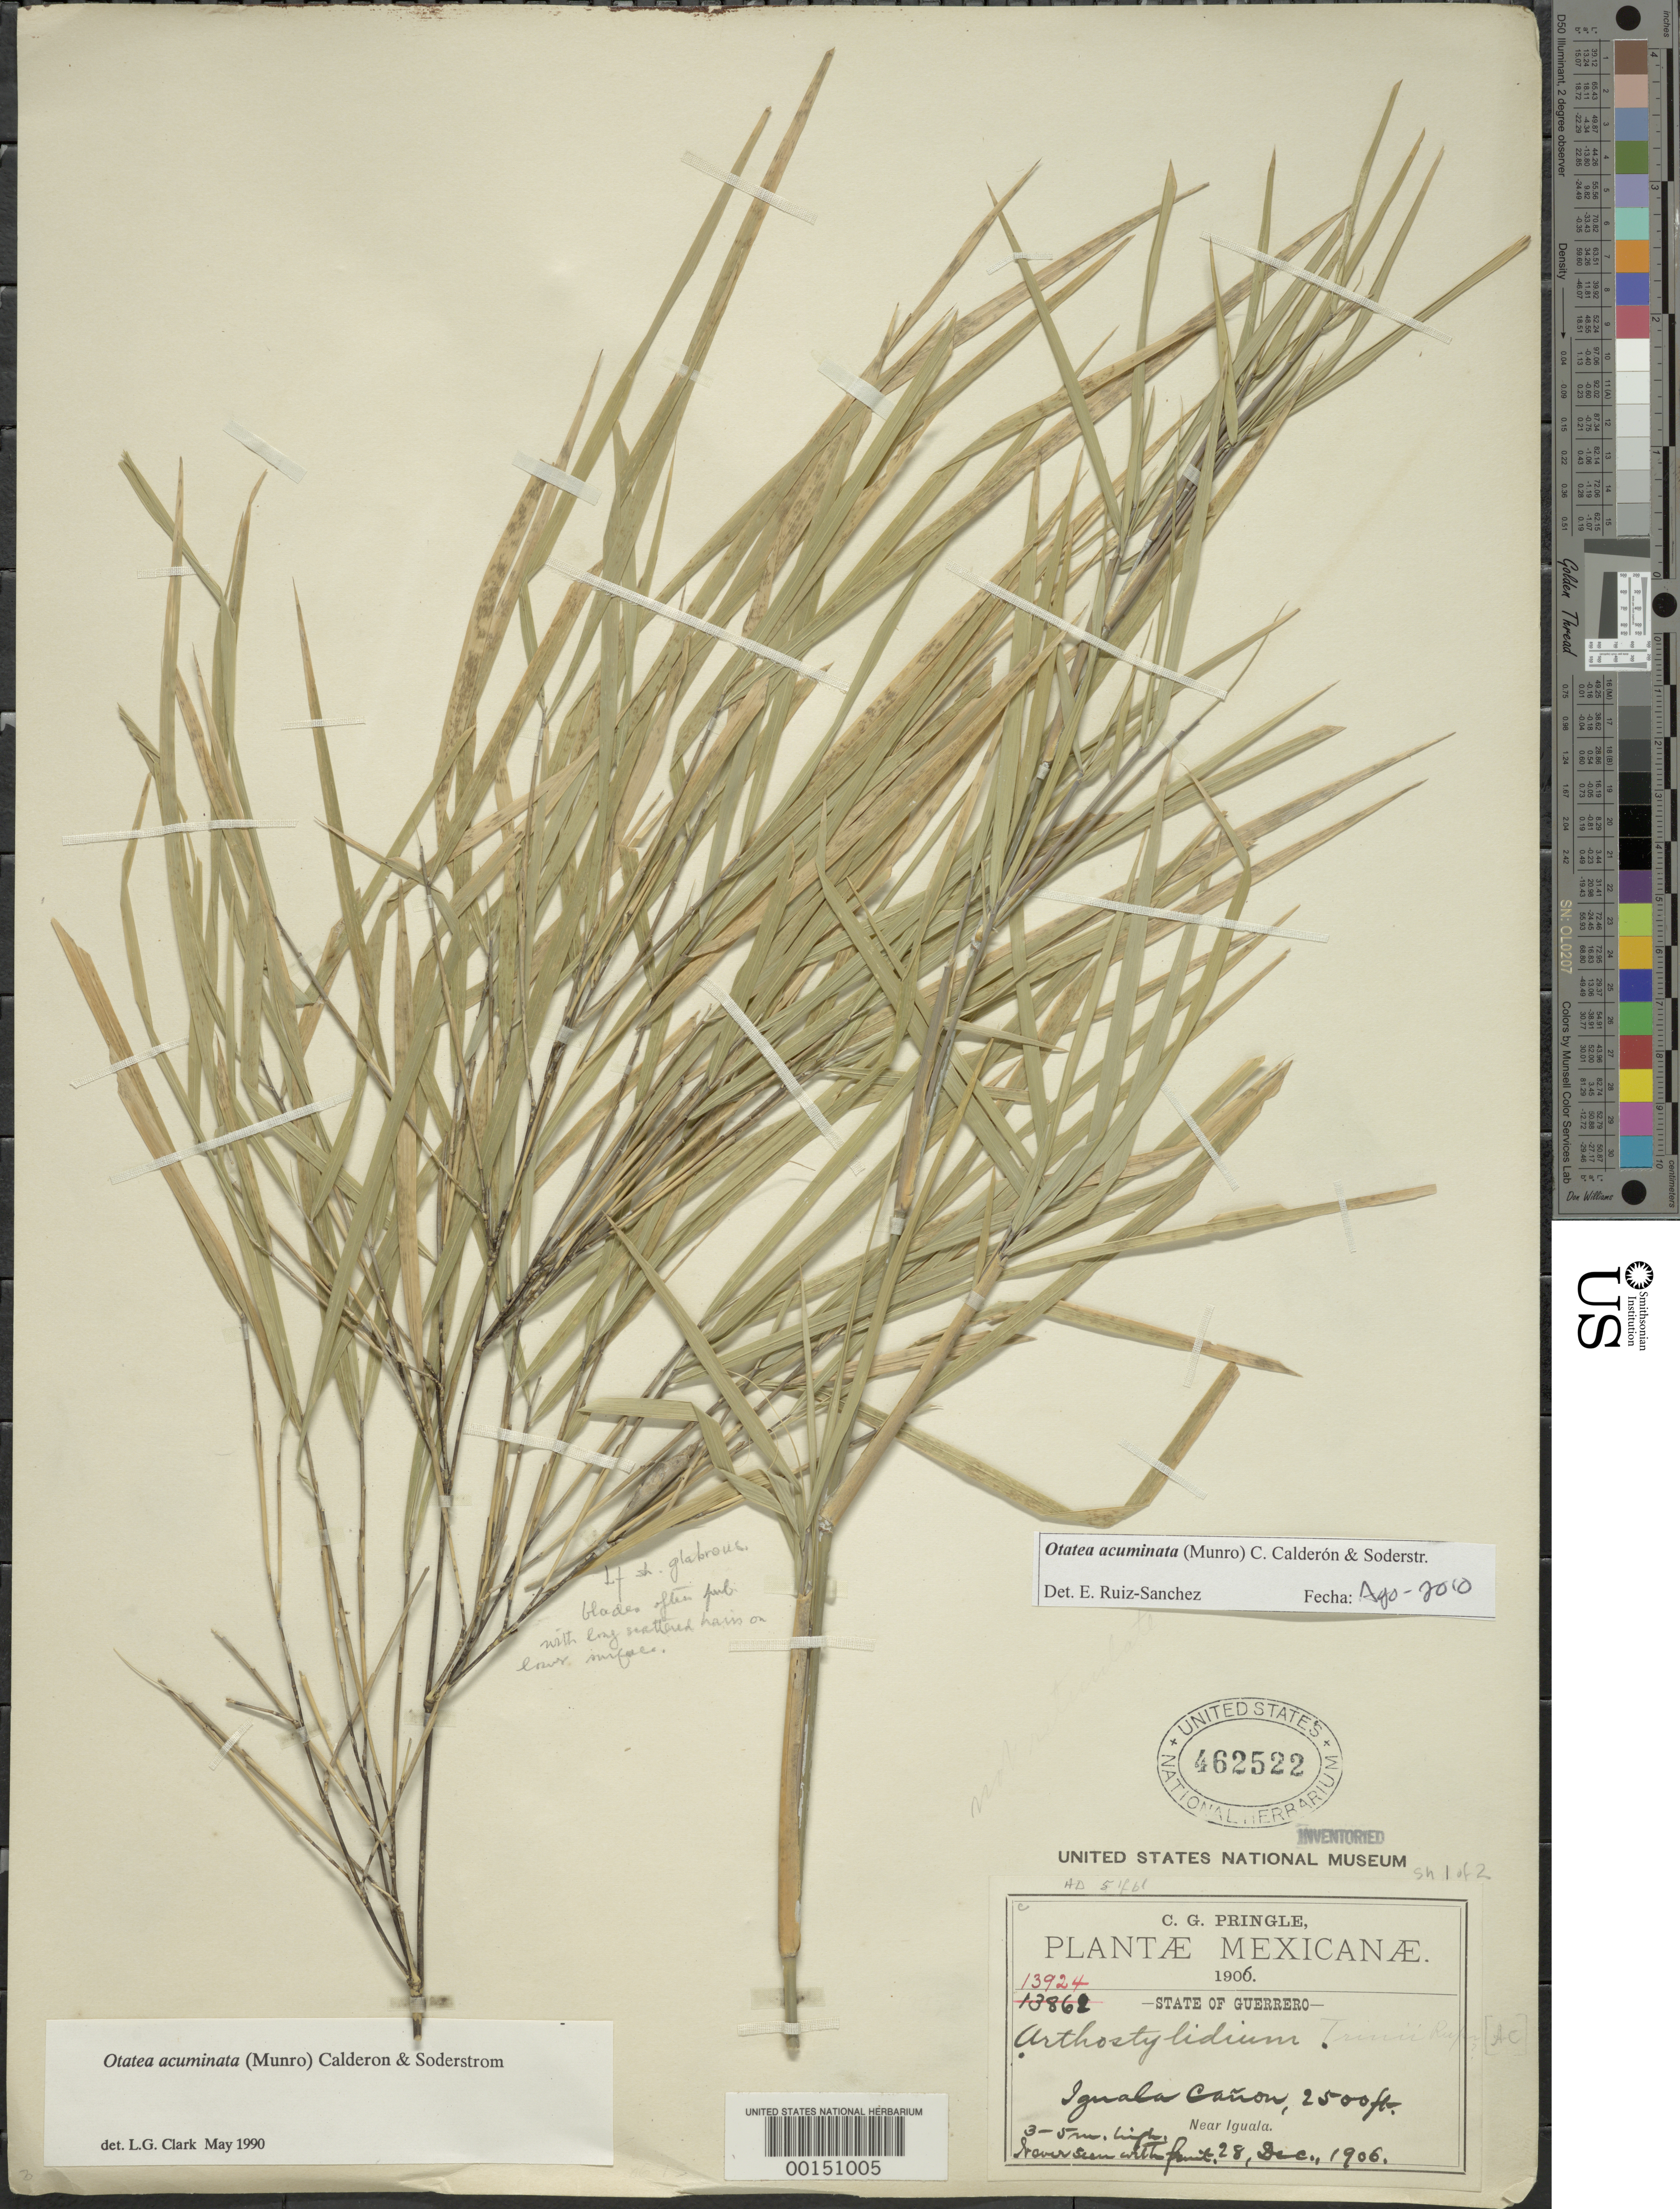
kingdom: Plantae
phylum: Tracheophyta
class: Liliopsida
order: Poales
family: Poaceae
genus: Otatea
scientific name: Otatea acuminata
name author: (Munro) C. E. Calderón & Soderstr.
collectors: C. G. Pringle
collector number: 13924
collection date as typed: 28 Dec 1906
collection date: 1906-12-28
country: Mexico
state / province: Guerrero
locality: Iguala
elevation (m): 763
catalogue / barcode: US 462522